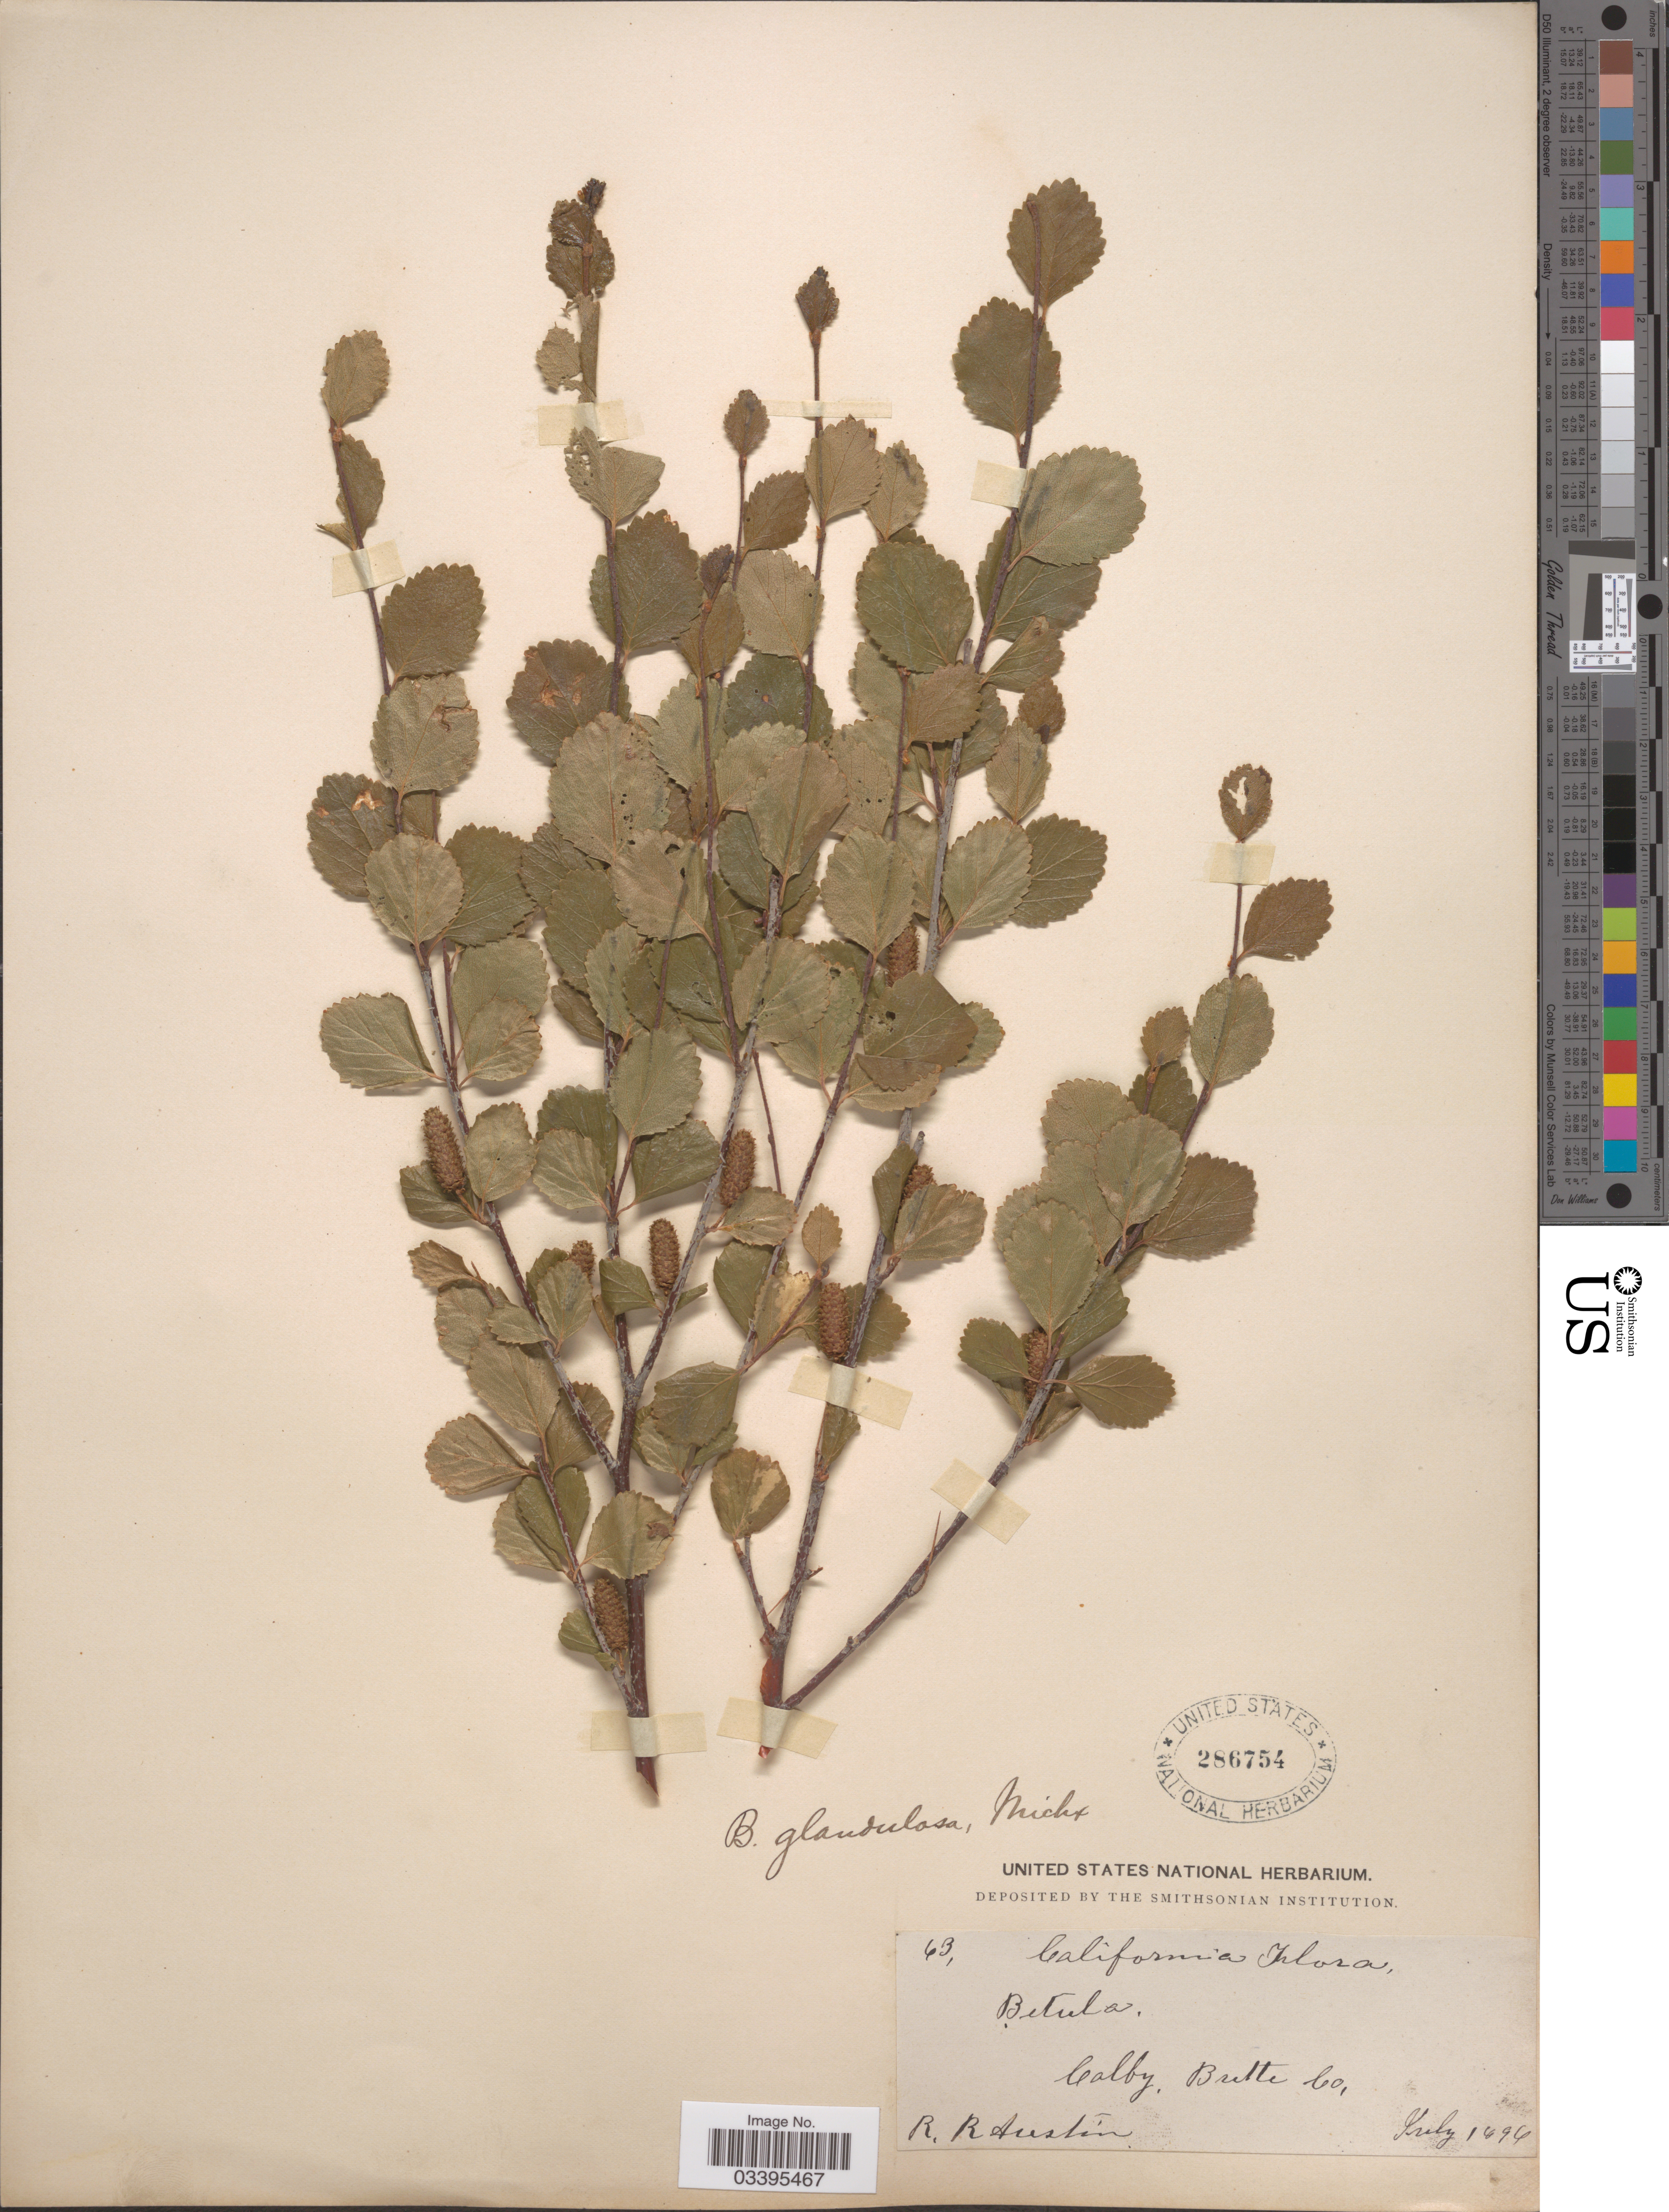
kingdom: Plantae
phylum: Tracheophyta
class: Magnoliopsida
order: Fagales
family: Betulaceae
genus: Betula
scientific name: Betula glandulosa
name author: Michx.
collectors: R. Austin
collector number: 63*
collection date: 1896-07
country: United States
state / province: California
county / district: Butte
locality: Colby. Butte Co.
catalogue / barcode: US 286754